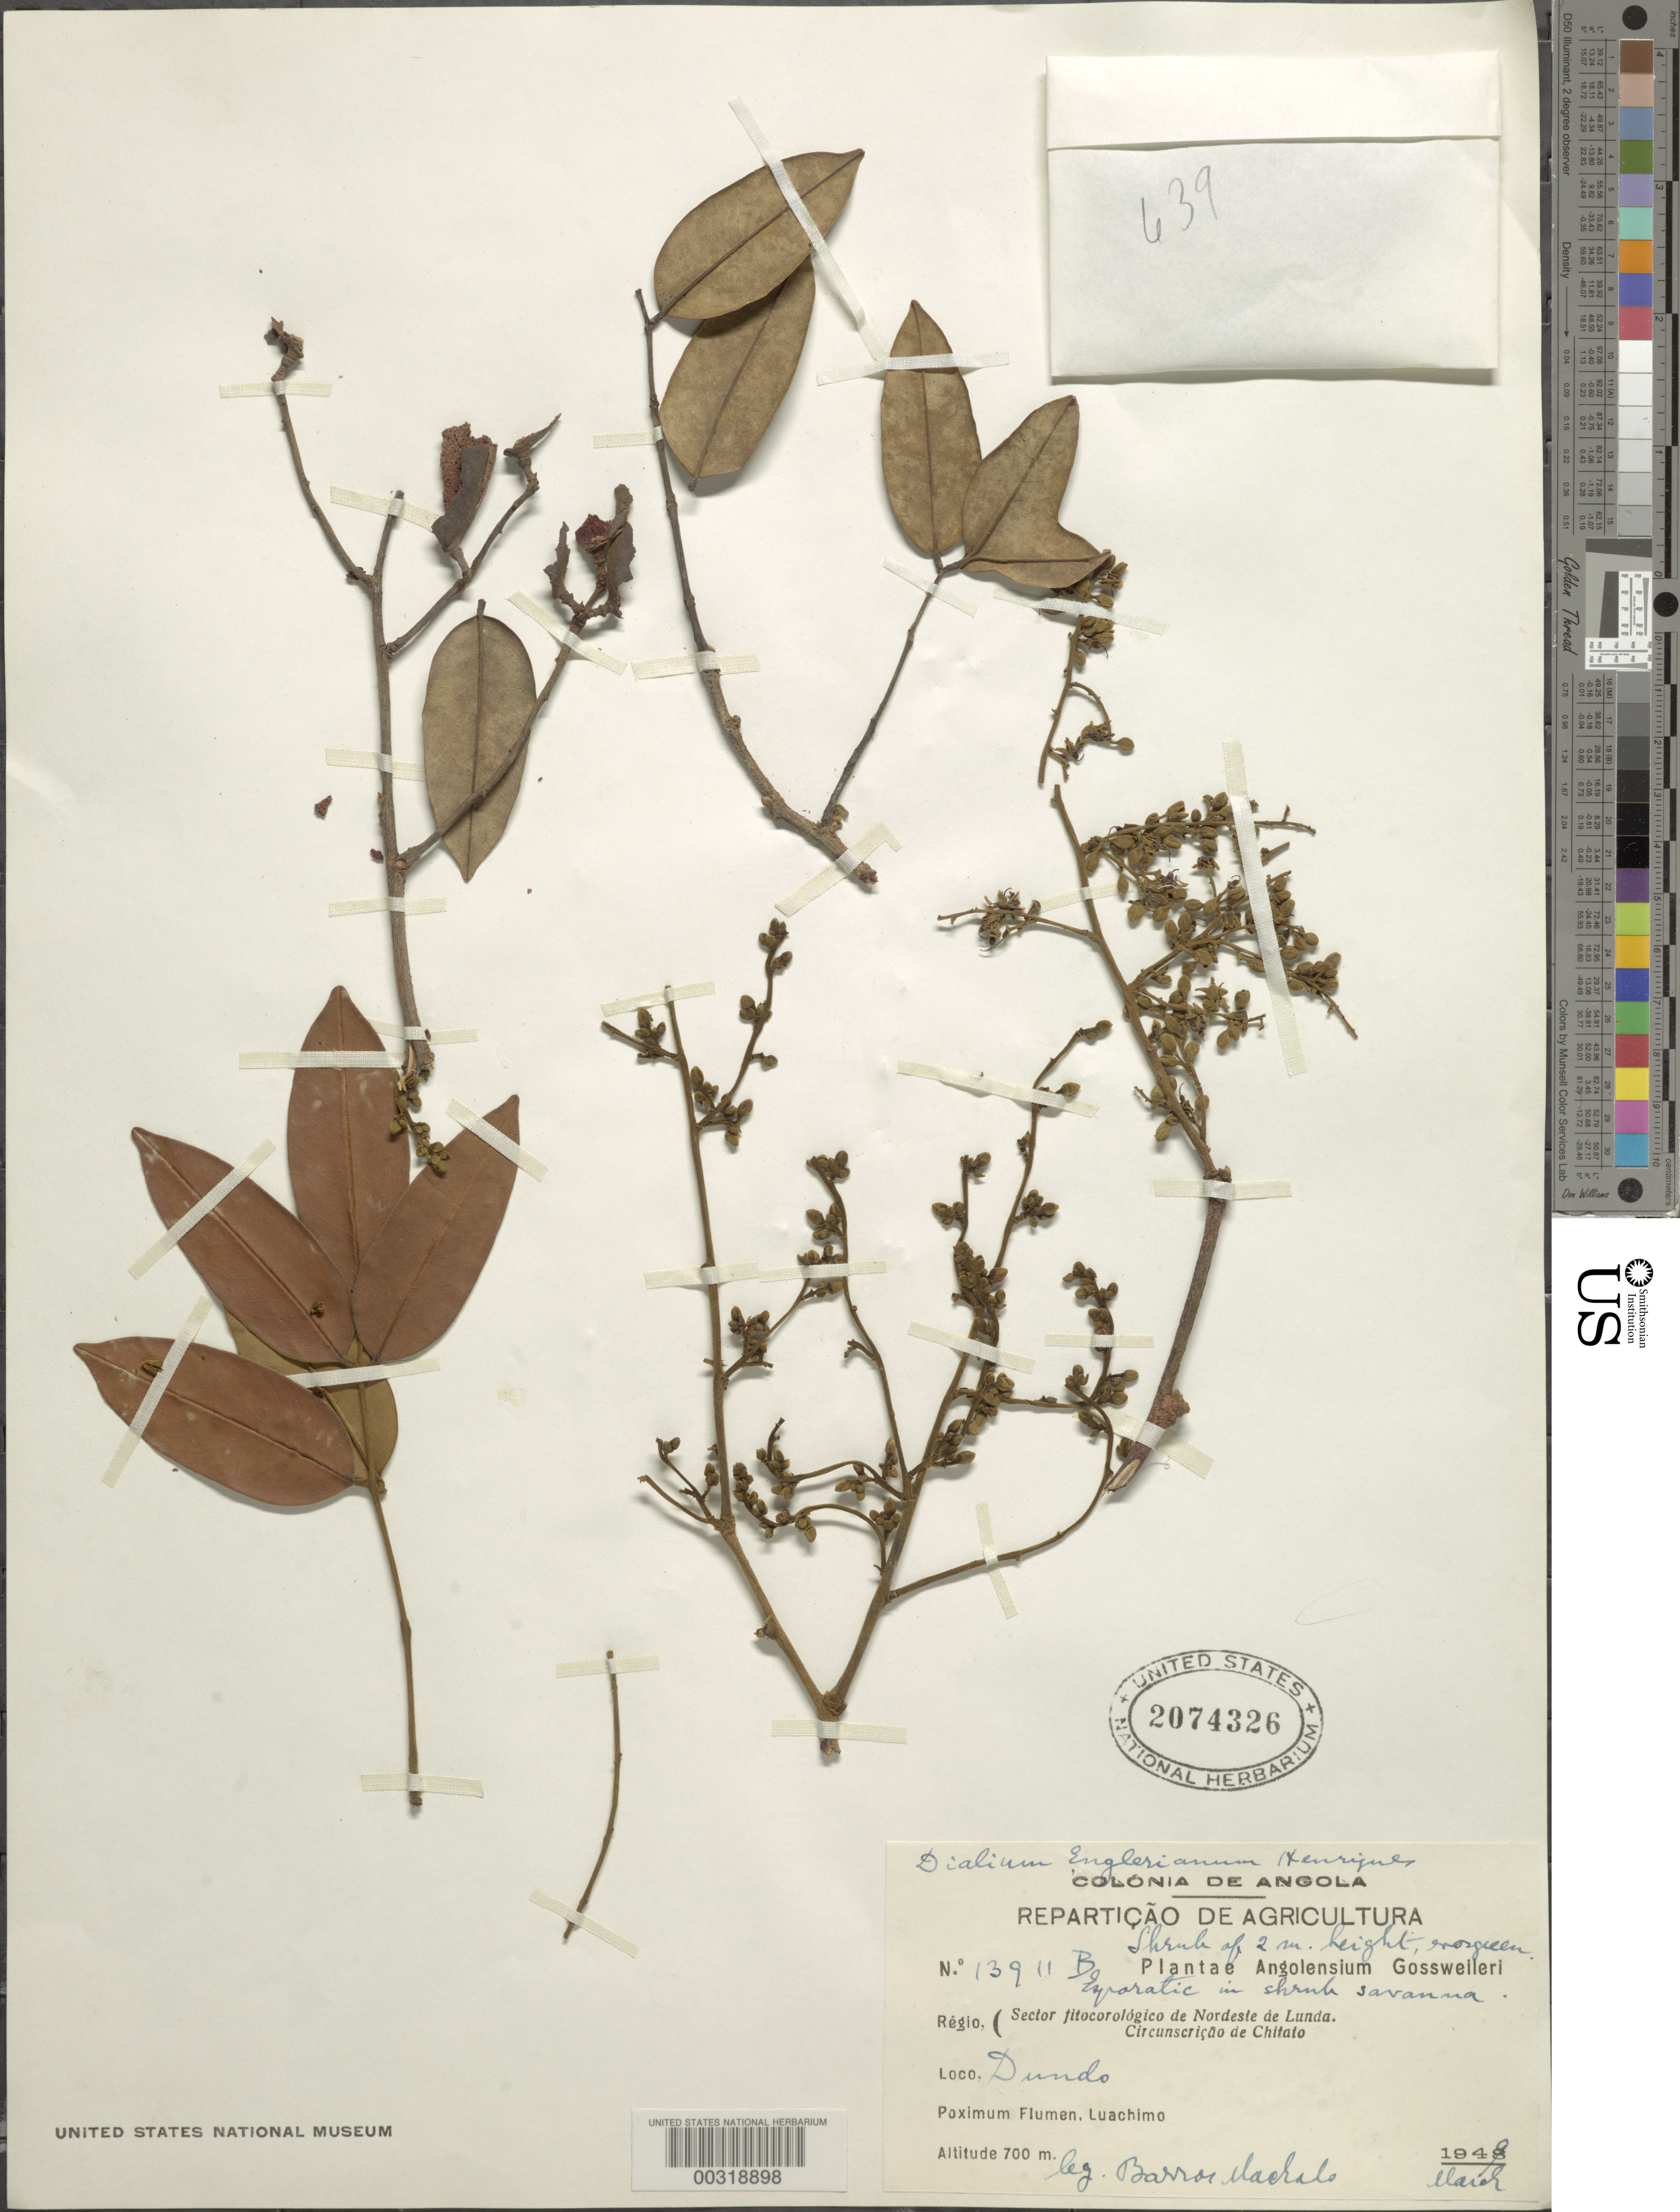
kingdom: Plantae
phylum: Tracheophyta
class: Magnoliopsida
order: Fabales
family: Fabaceae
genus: Dialium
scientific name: Dialium englerianum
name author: Henriq.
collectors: F. Gossweiler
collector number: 13911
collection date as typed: Mar 1949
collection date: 1949-03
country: Angola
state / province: Lunda Norte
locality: Dundo; nearest river Luachimo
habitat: Shrub savanna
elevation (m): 700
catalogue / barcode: US 2074326